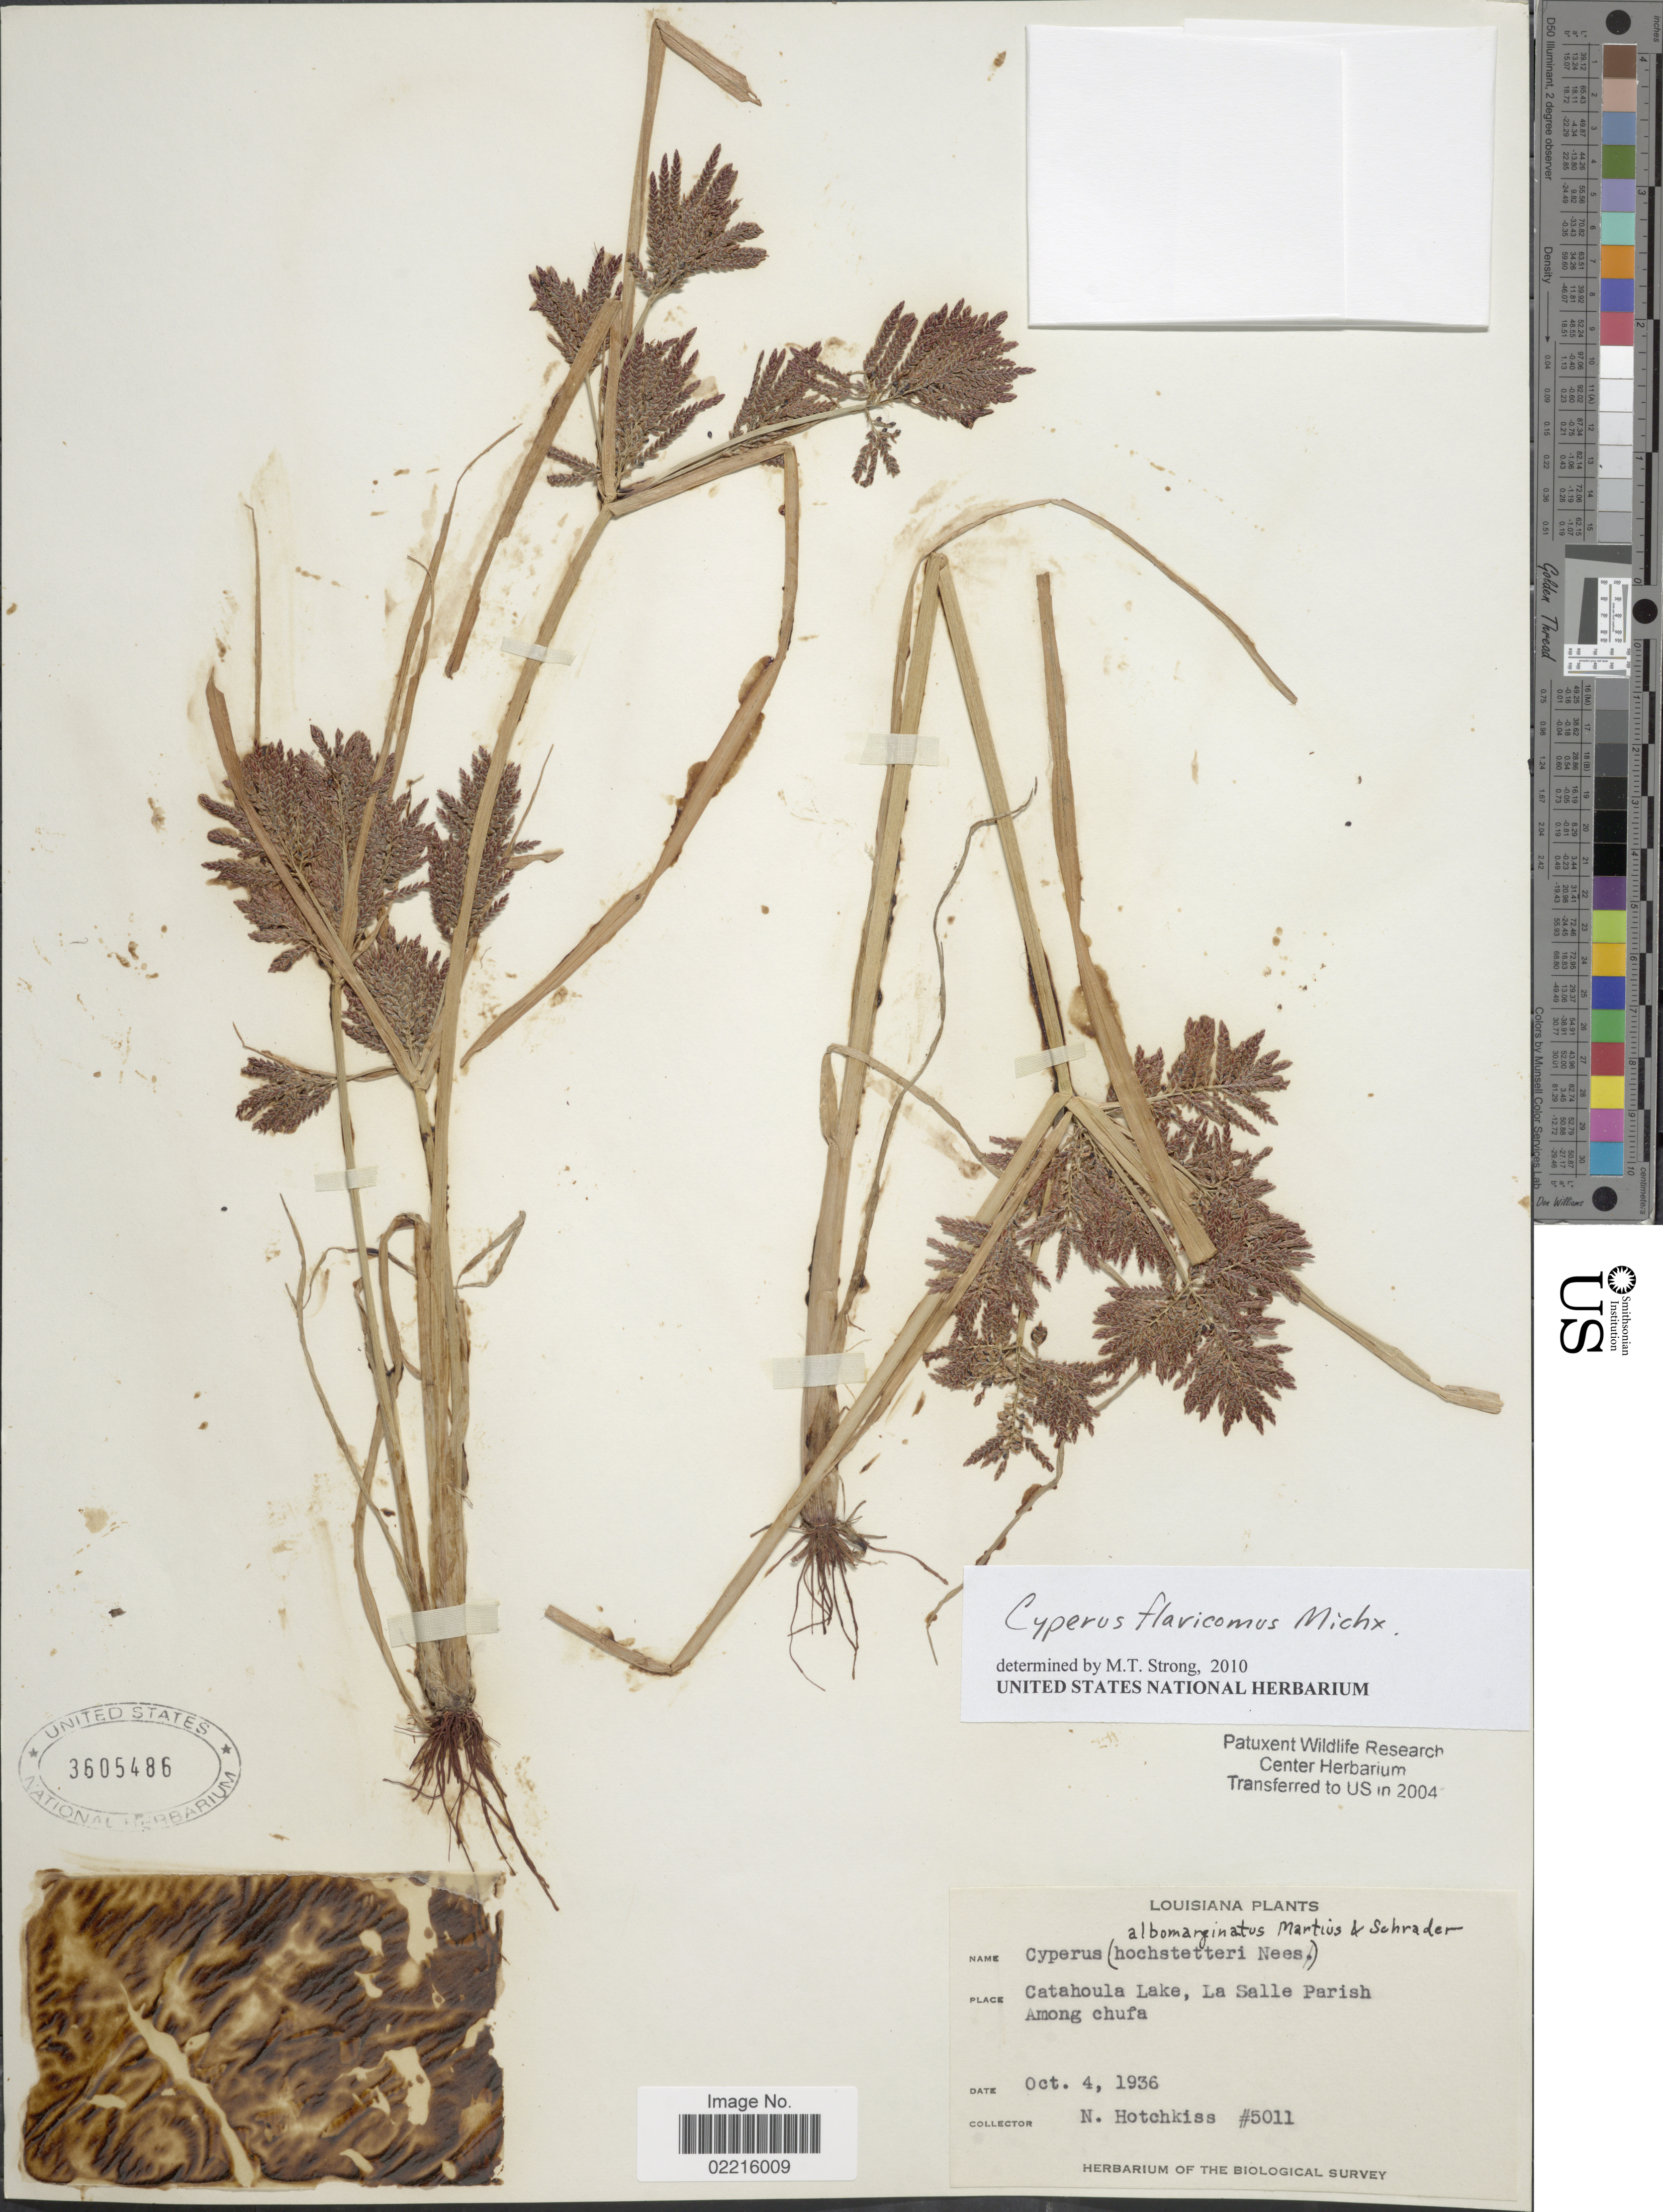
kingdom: Plantae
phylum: Tracheophyta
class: Liliopsida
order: Poales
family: Cyperaceae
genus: Cyperus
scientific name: Cyperus flavicomus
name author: Michx.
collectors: N. Hotchkiss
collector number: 5011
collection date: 1936-10-04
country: United States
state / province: Louisiana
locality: Catahoula Lake, La Salle Parish, Among chufa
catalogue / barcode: US 3605486